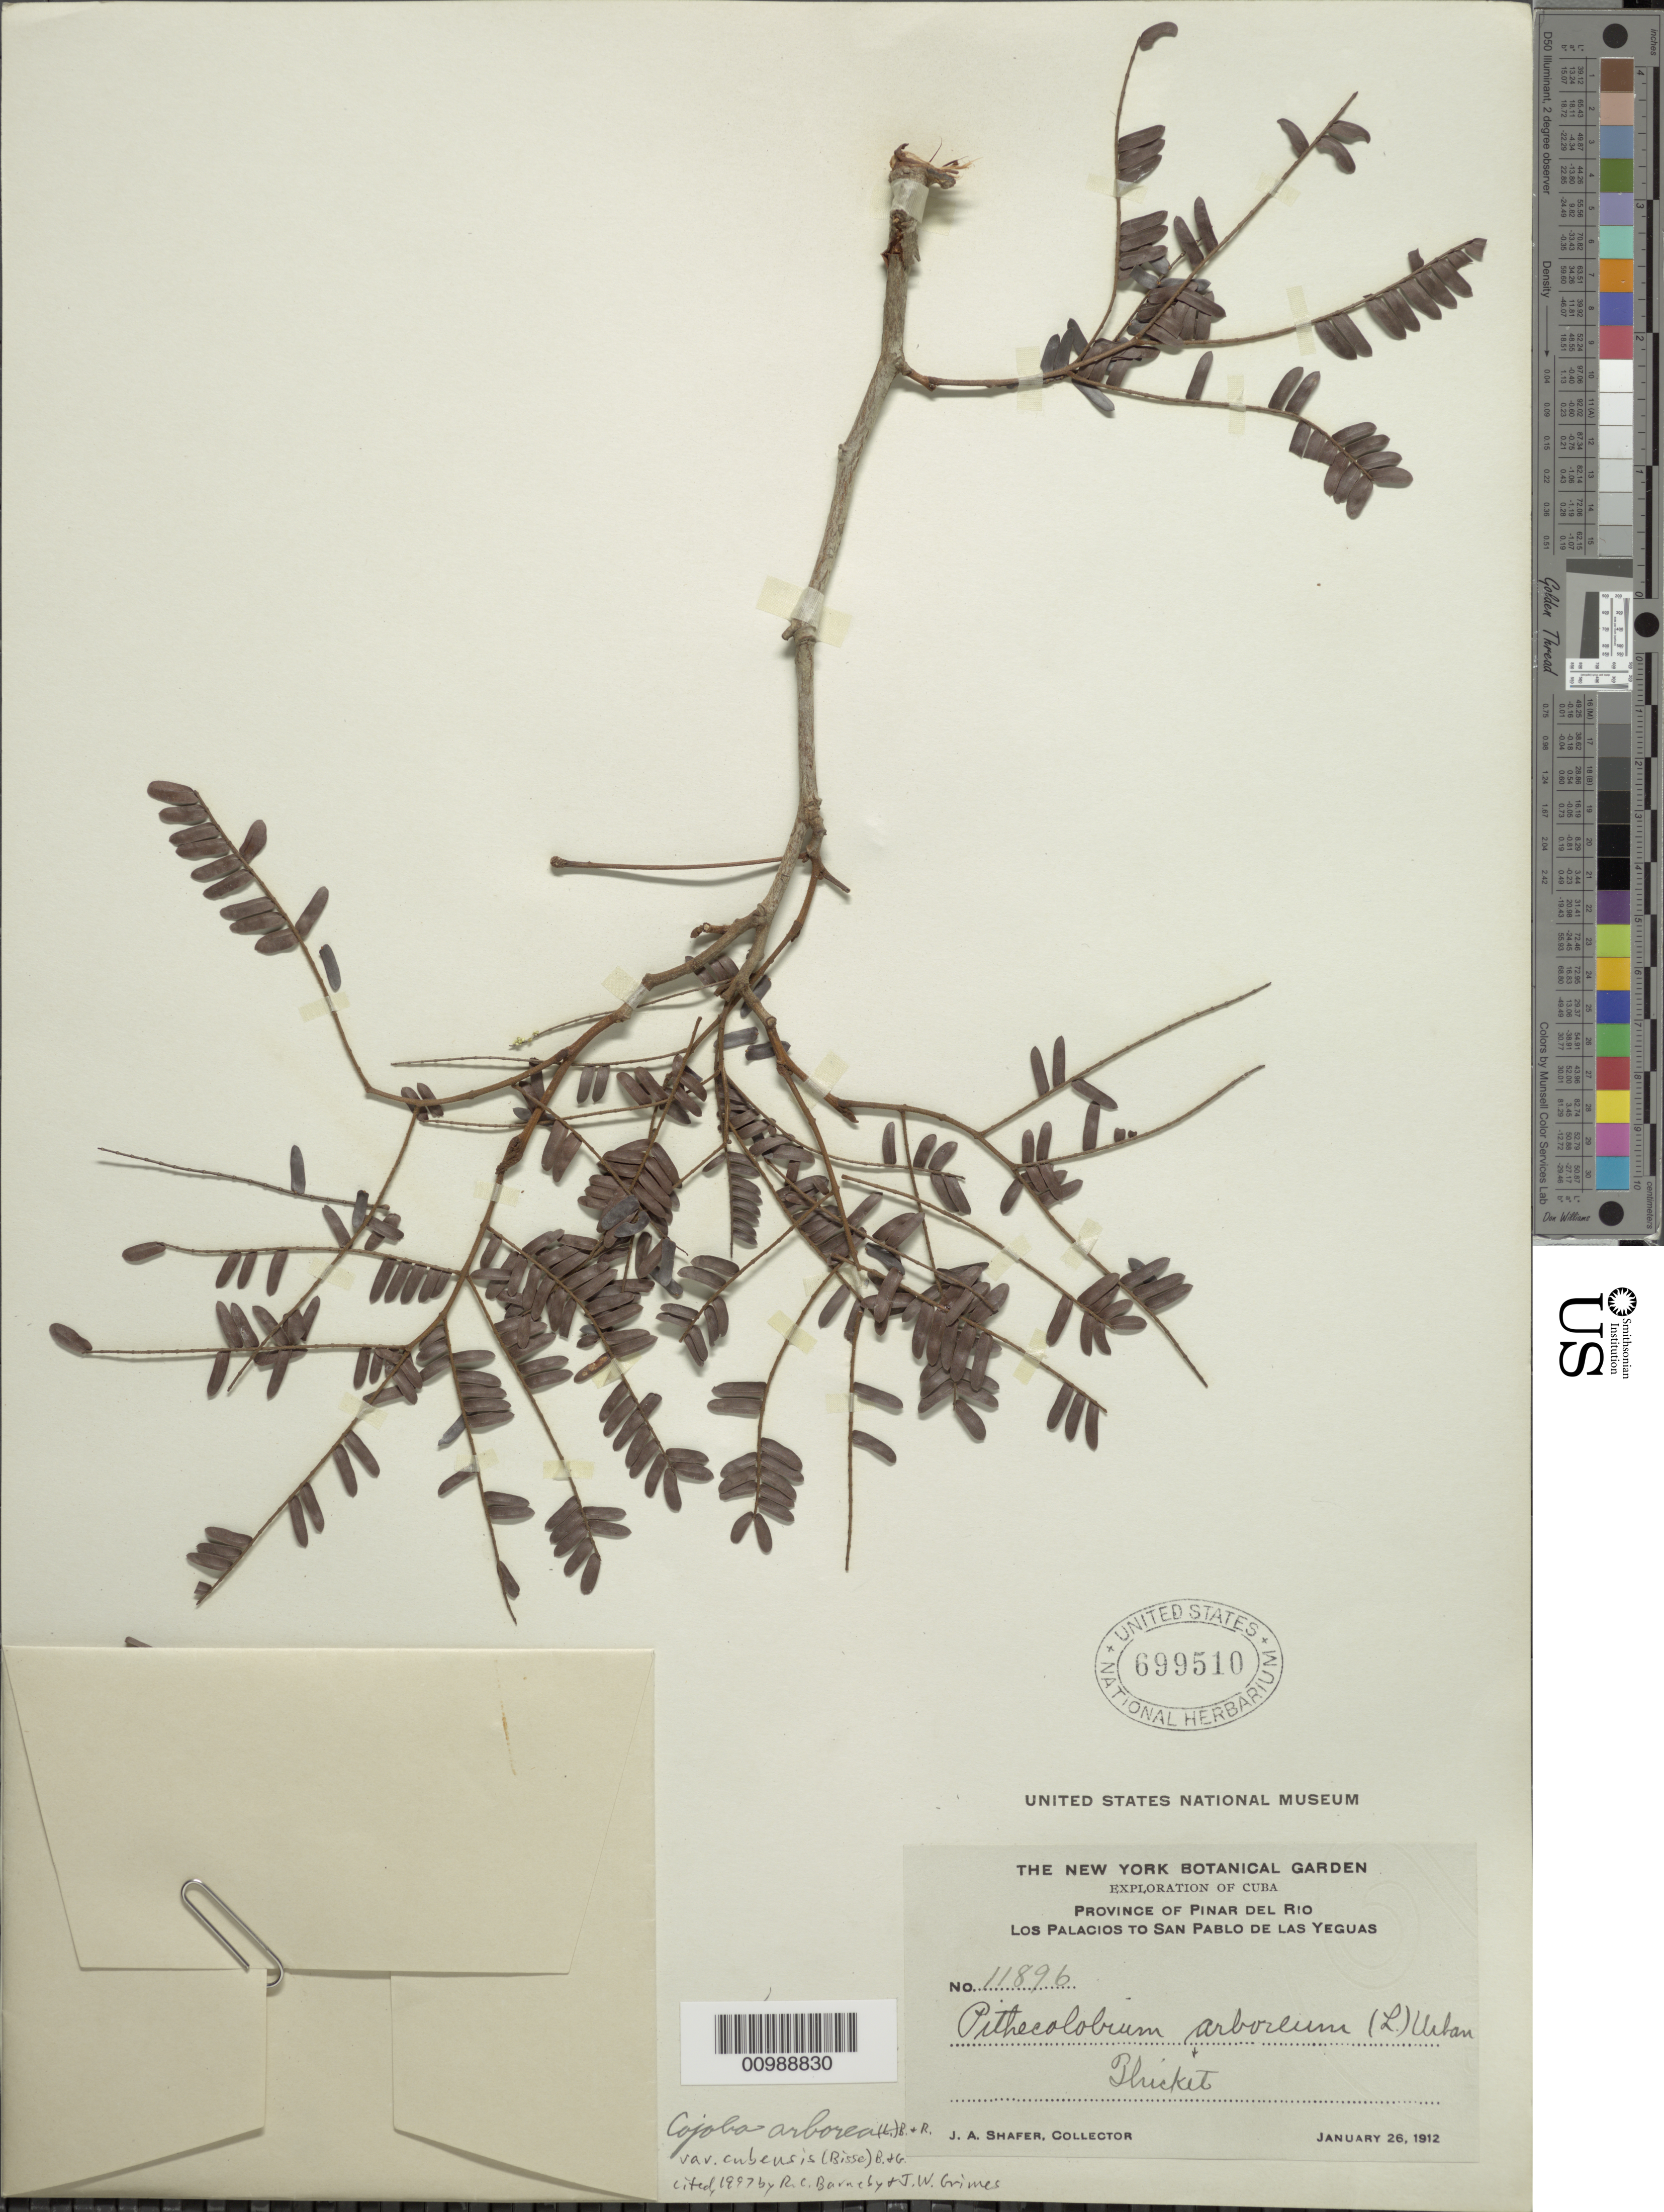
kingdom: Plantae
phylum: Tracheophyta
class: Magnoliopsida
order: Fabales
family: Fabaceae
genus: Cojoba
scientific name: Cojoba arborea var. cubensis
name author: (Bisse) Barneby & J.W. Grimes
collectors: J. A. Shafer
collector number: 11896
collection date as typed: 26 Jan 1912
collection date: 1912-01-26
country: Cuba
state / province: Pinar del Rio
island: Cuba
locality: Los Palacios to San Pablo de Las Yeguas; thicket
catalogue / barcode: US 699510